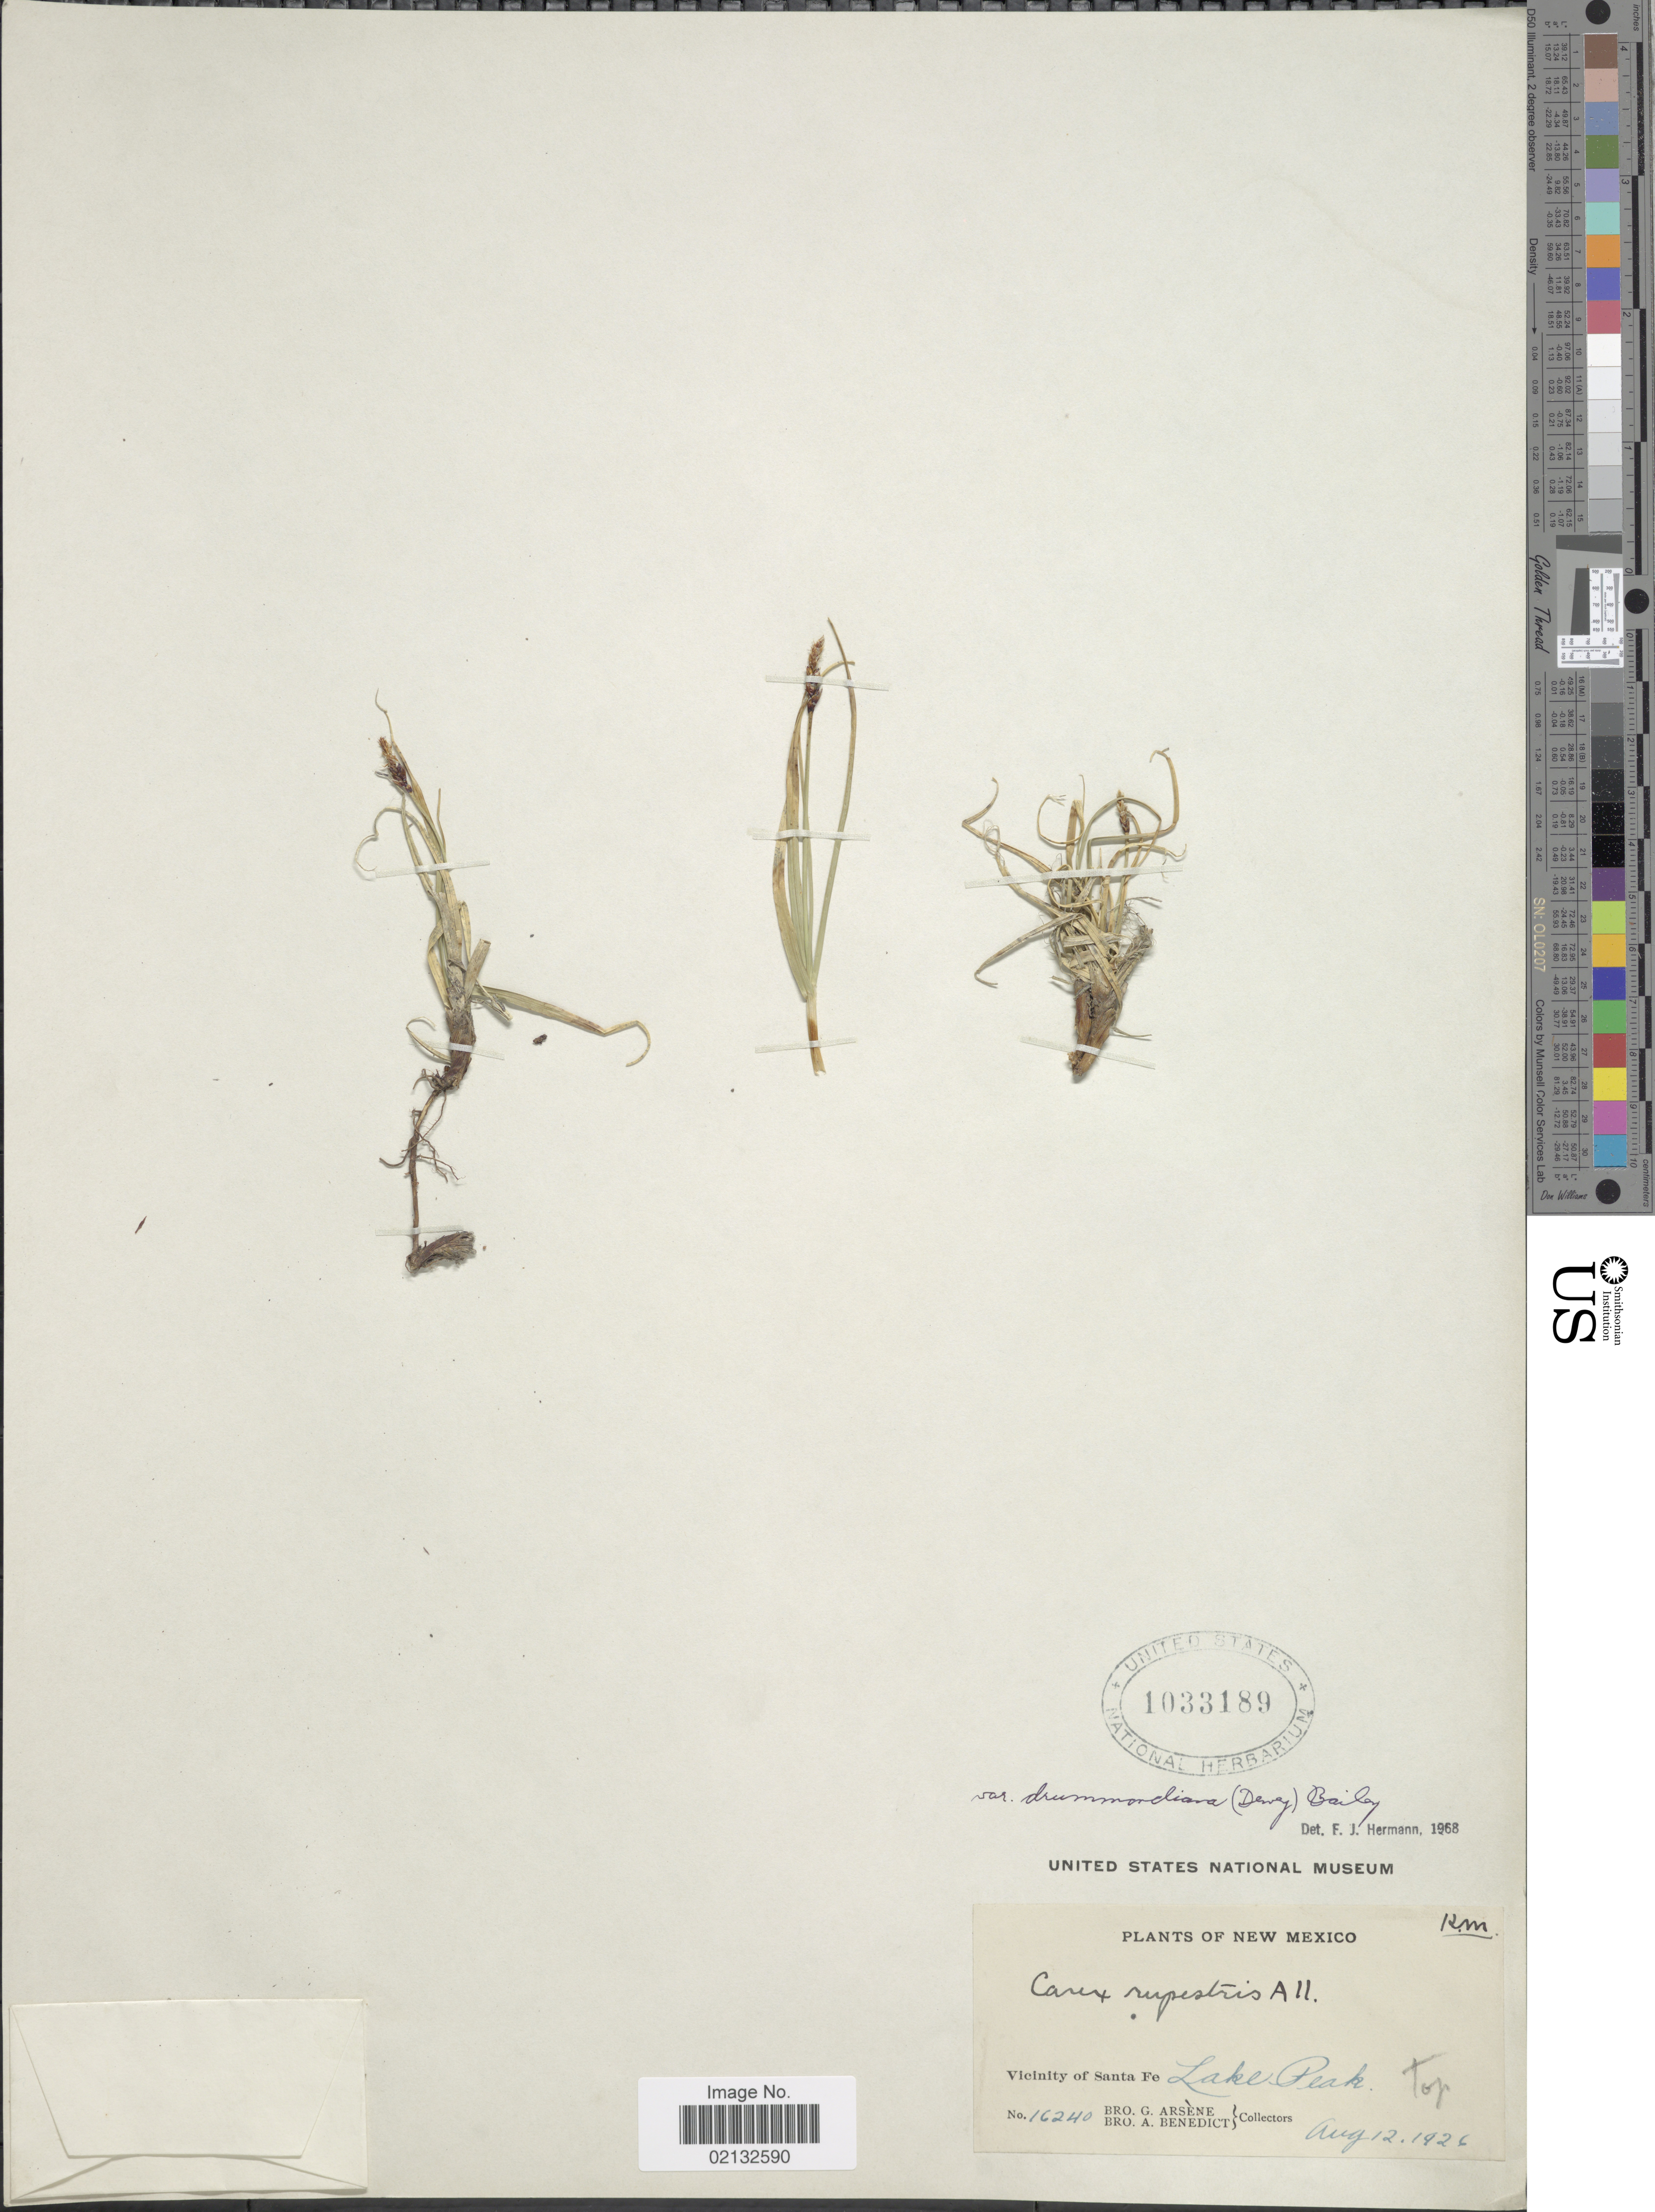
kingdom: Plantae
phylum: Tracheophyta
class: Liliopsida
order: Poales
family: Cyperaceae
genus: Carex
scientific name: Carex rupestris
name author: All.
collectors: Bro. G. Arsène & Bro. Benedict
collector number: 16240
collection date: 1926-08-12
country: United States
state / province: New Mexico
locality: Vicinity of Santa Fe, Lake Peak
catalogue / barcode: US 1033189